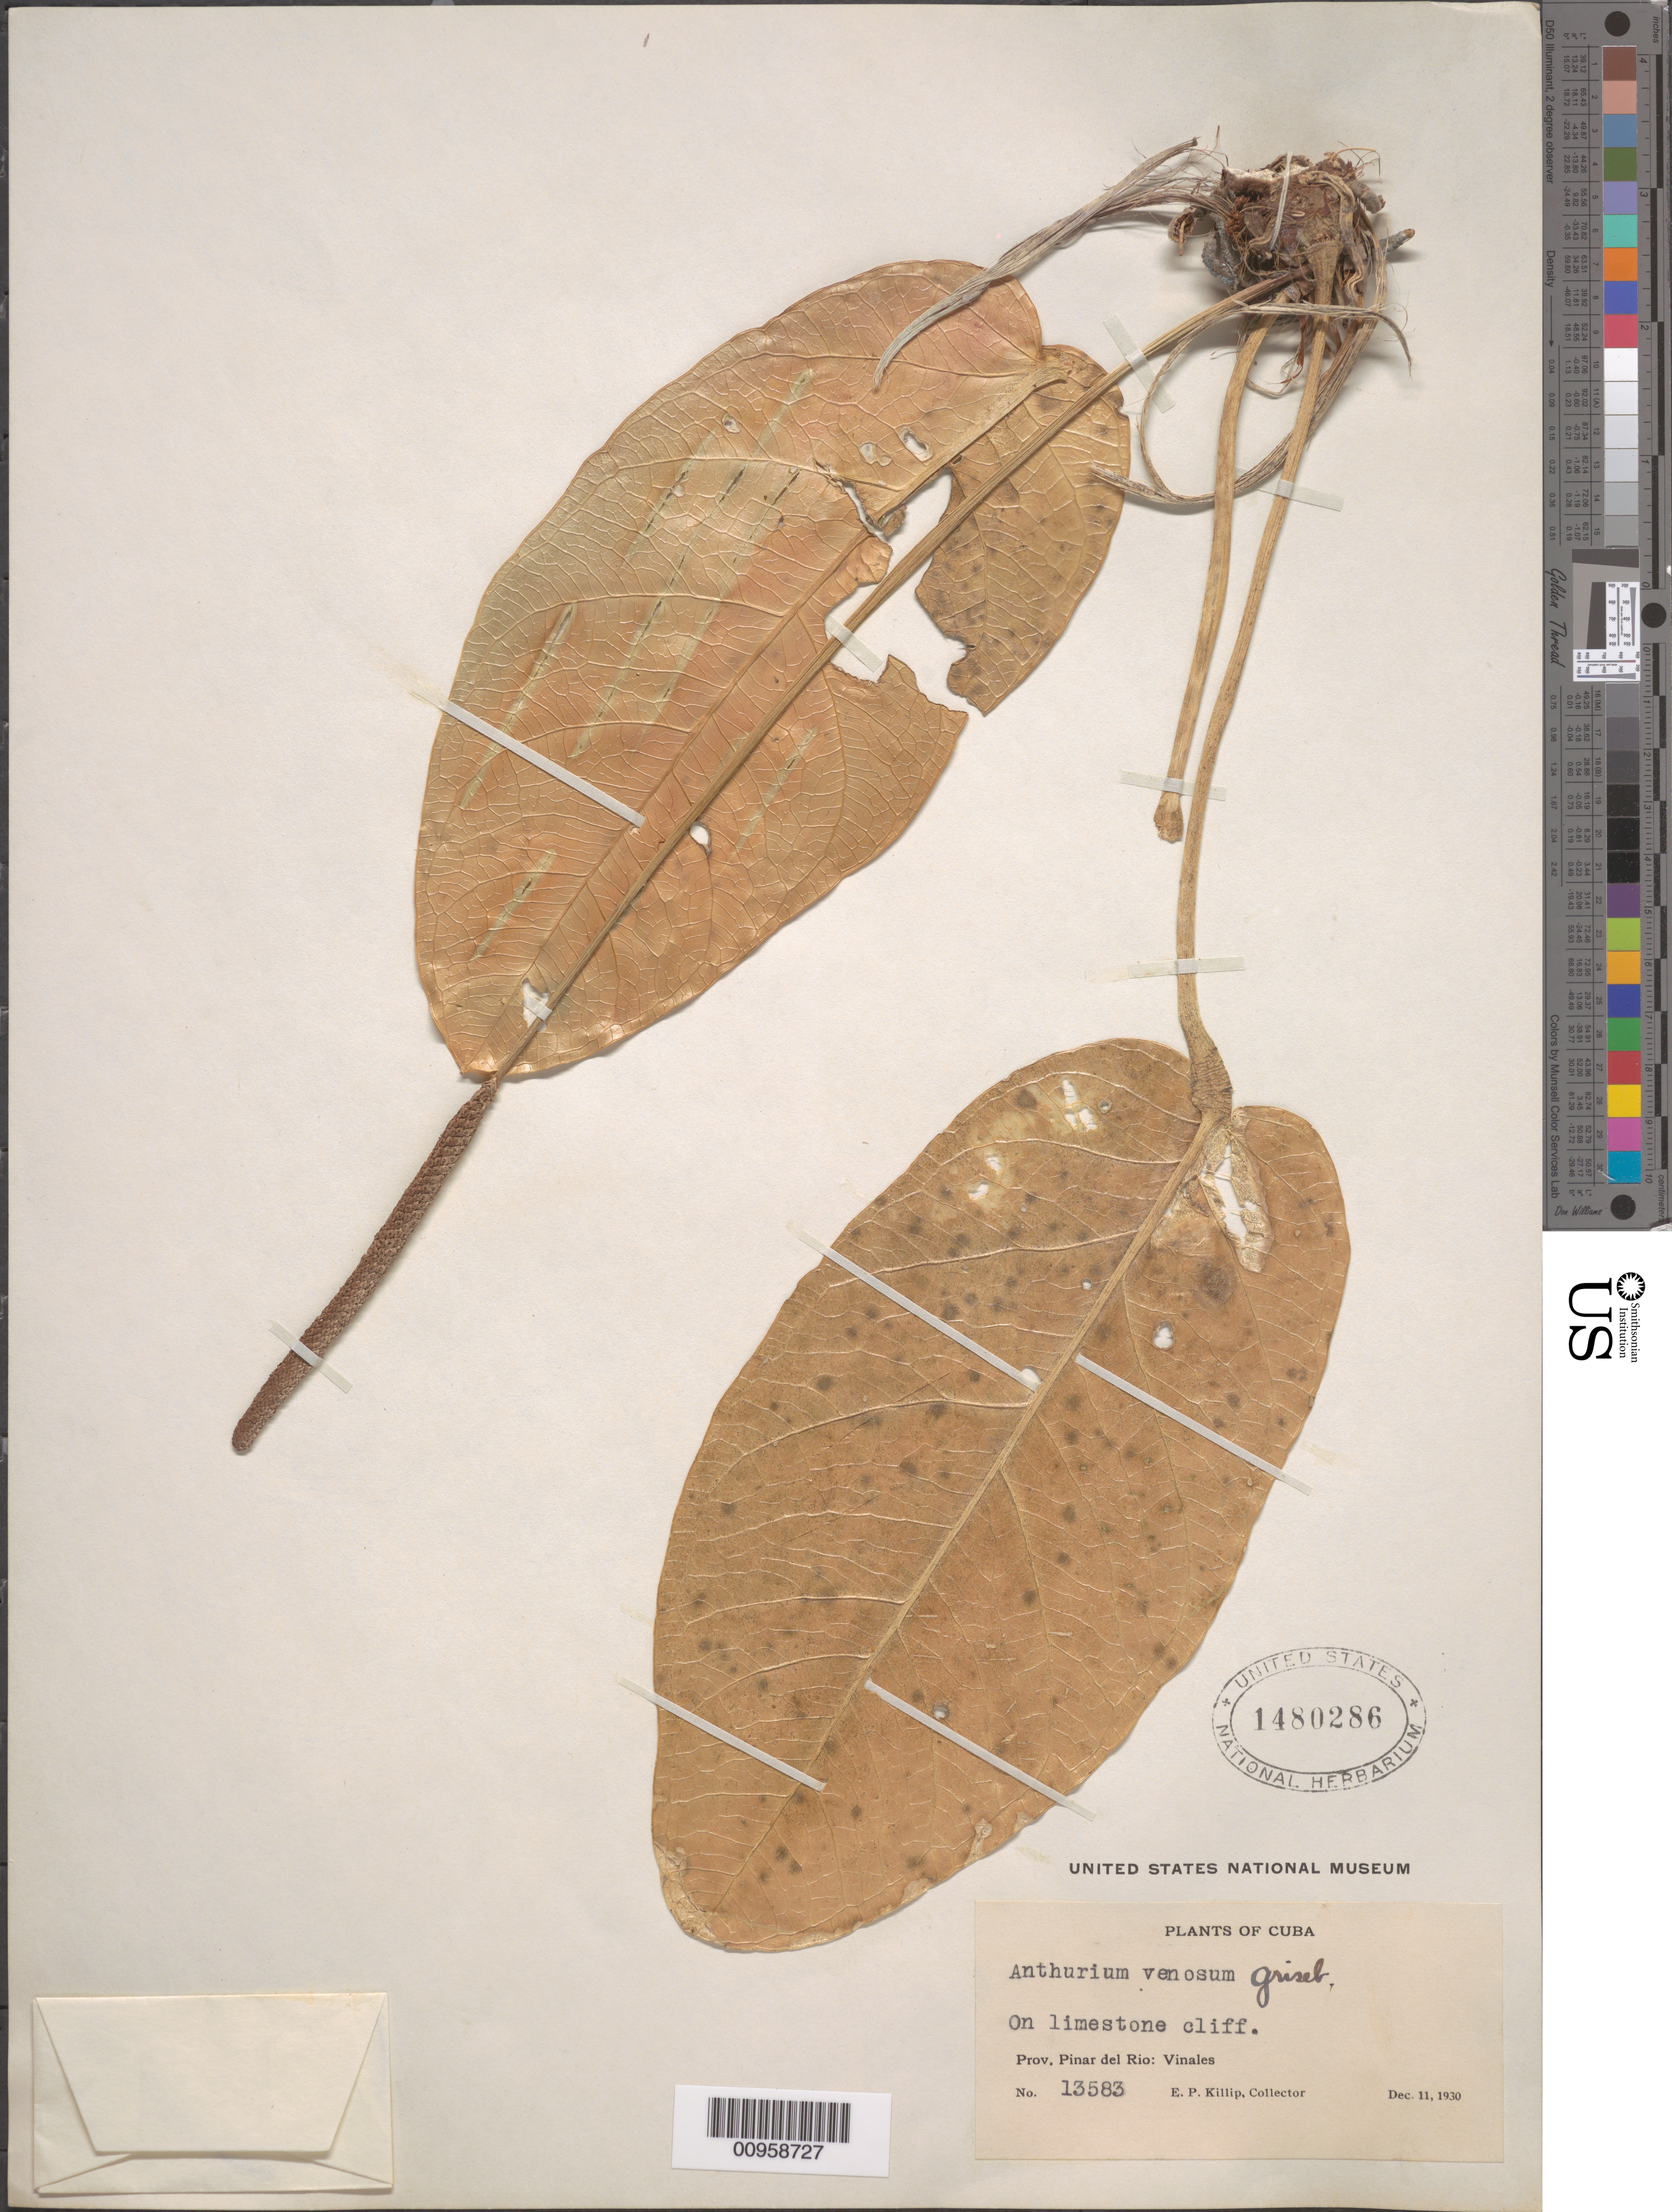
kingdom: Plantae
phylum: Tracheophyta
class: Liliopsida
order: Alismatales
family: Araceae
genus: Anthurium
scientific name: Anthurium venosum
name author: Griseb.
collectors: E. P. Killip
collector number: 13583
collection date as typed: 11 Dec 1930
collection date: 1930-12-11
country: Cuba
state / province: Pinar del Rio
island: Cuba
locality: Viñales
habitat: On limestone cliff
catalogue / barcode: US 1480286